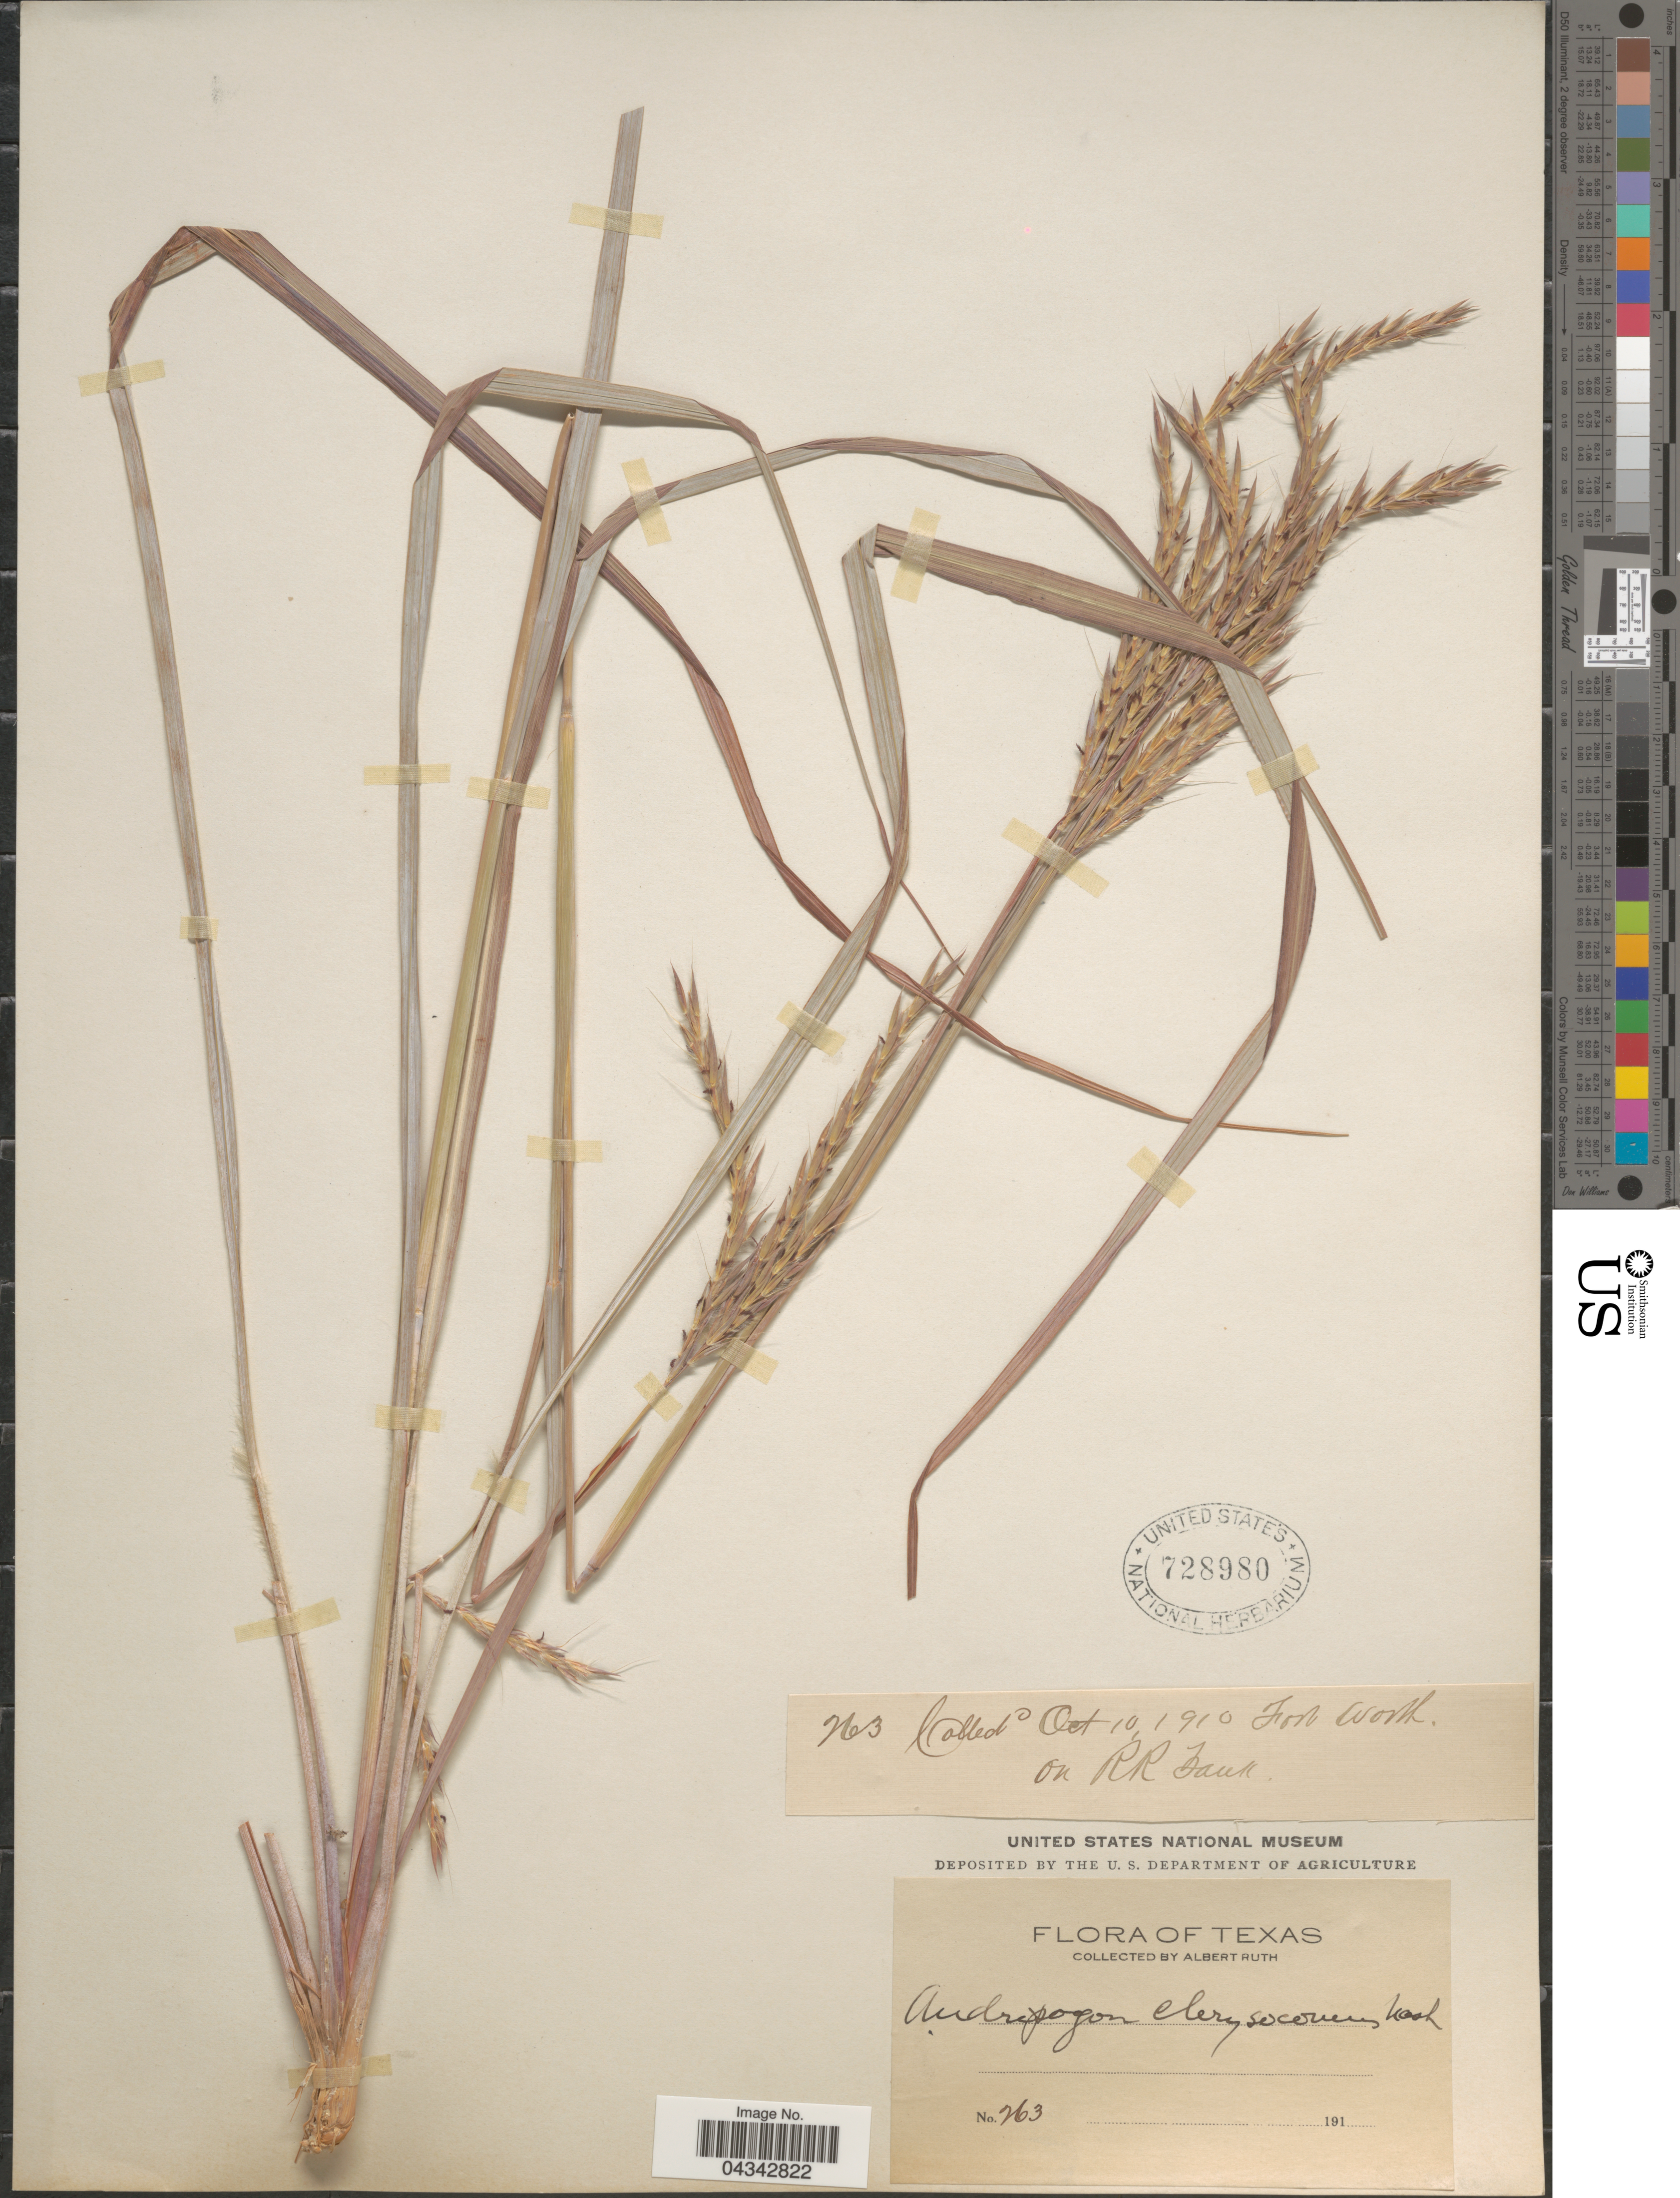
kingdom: Plantae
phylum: Tracheophyta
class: Liliopsida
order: Poales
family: Poaceae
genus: Andropogon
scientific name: Andropogon gerardii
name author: Vitman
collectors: A. Ruth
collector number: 263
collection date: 1910-10-10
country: United States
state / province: Texas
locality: Fort Worth, on RR bank.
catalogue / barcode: US 728980